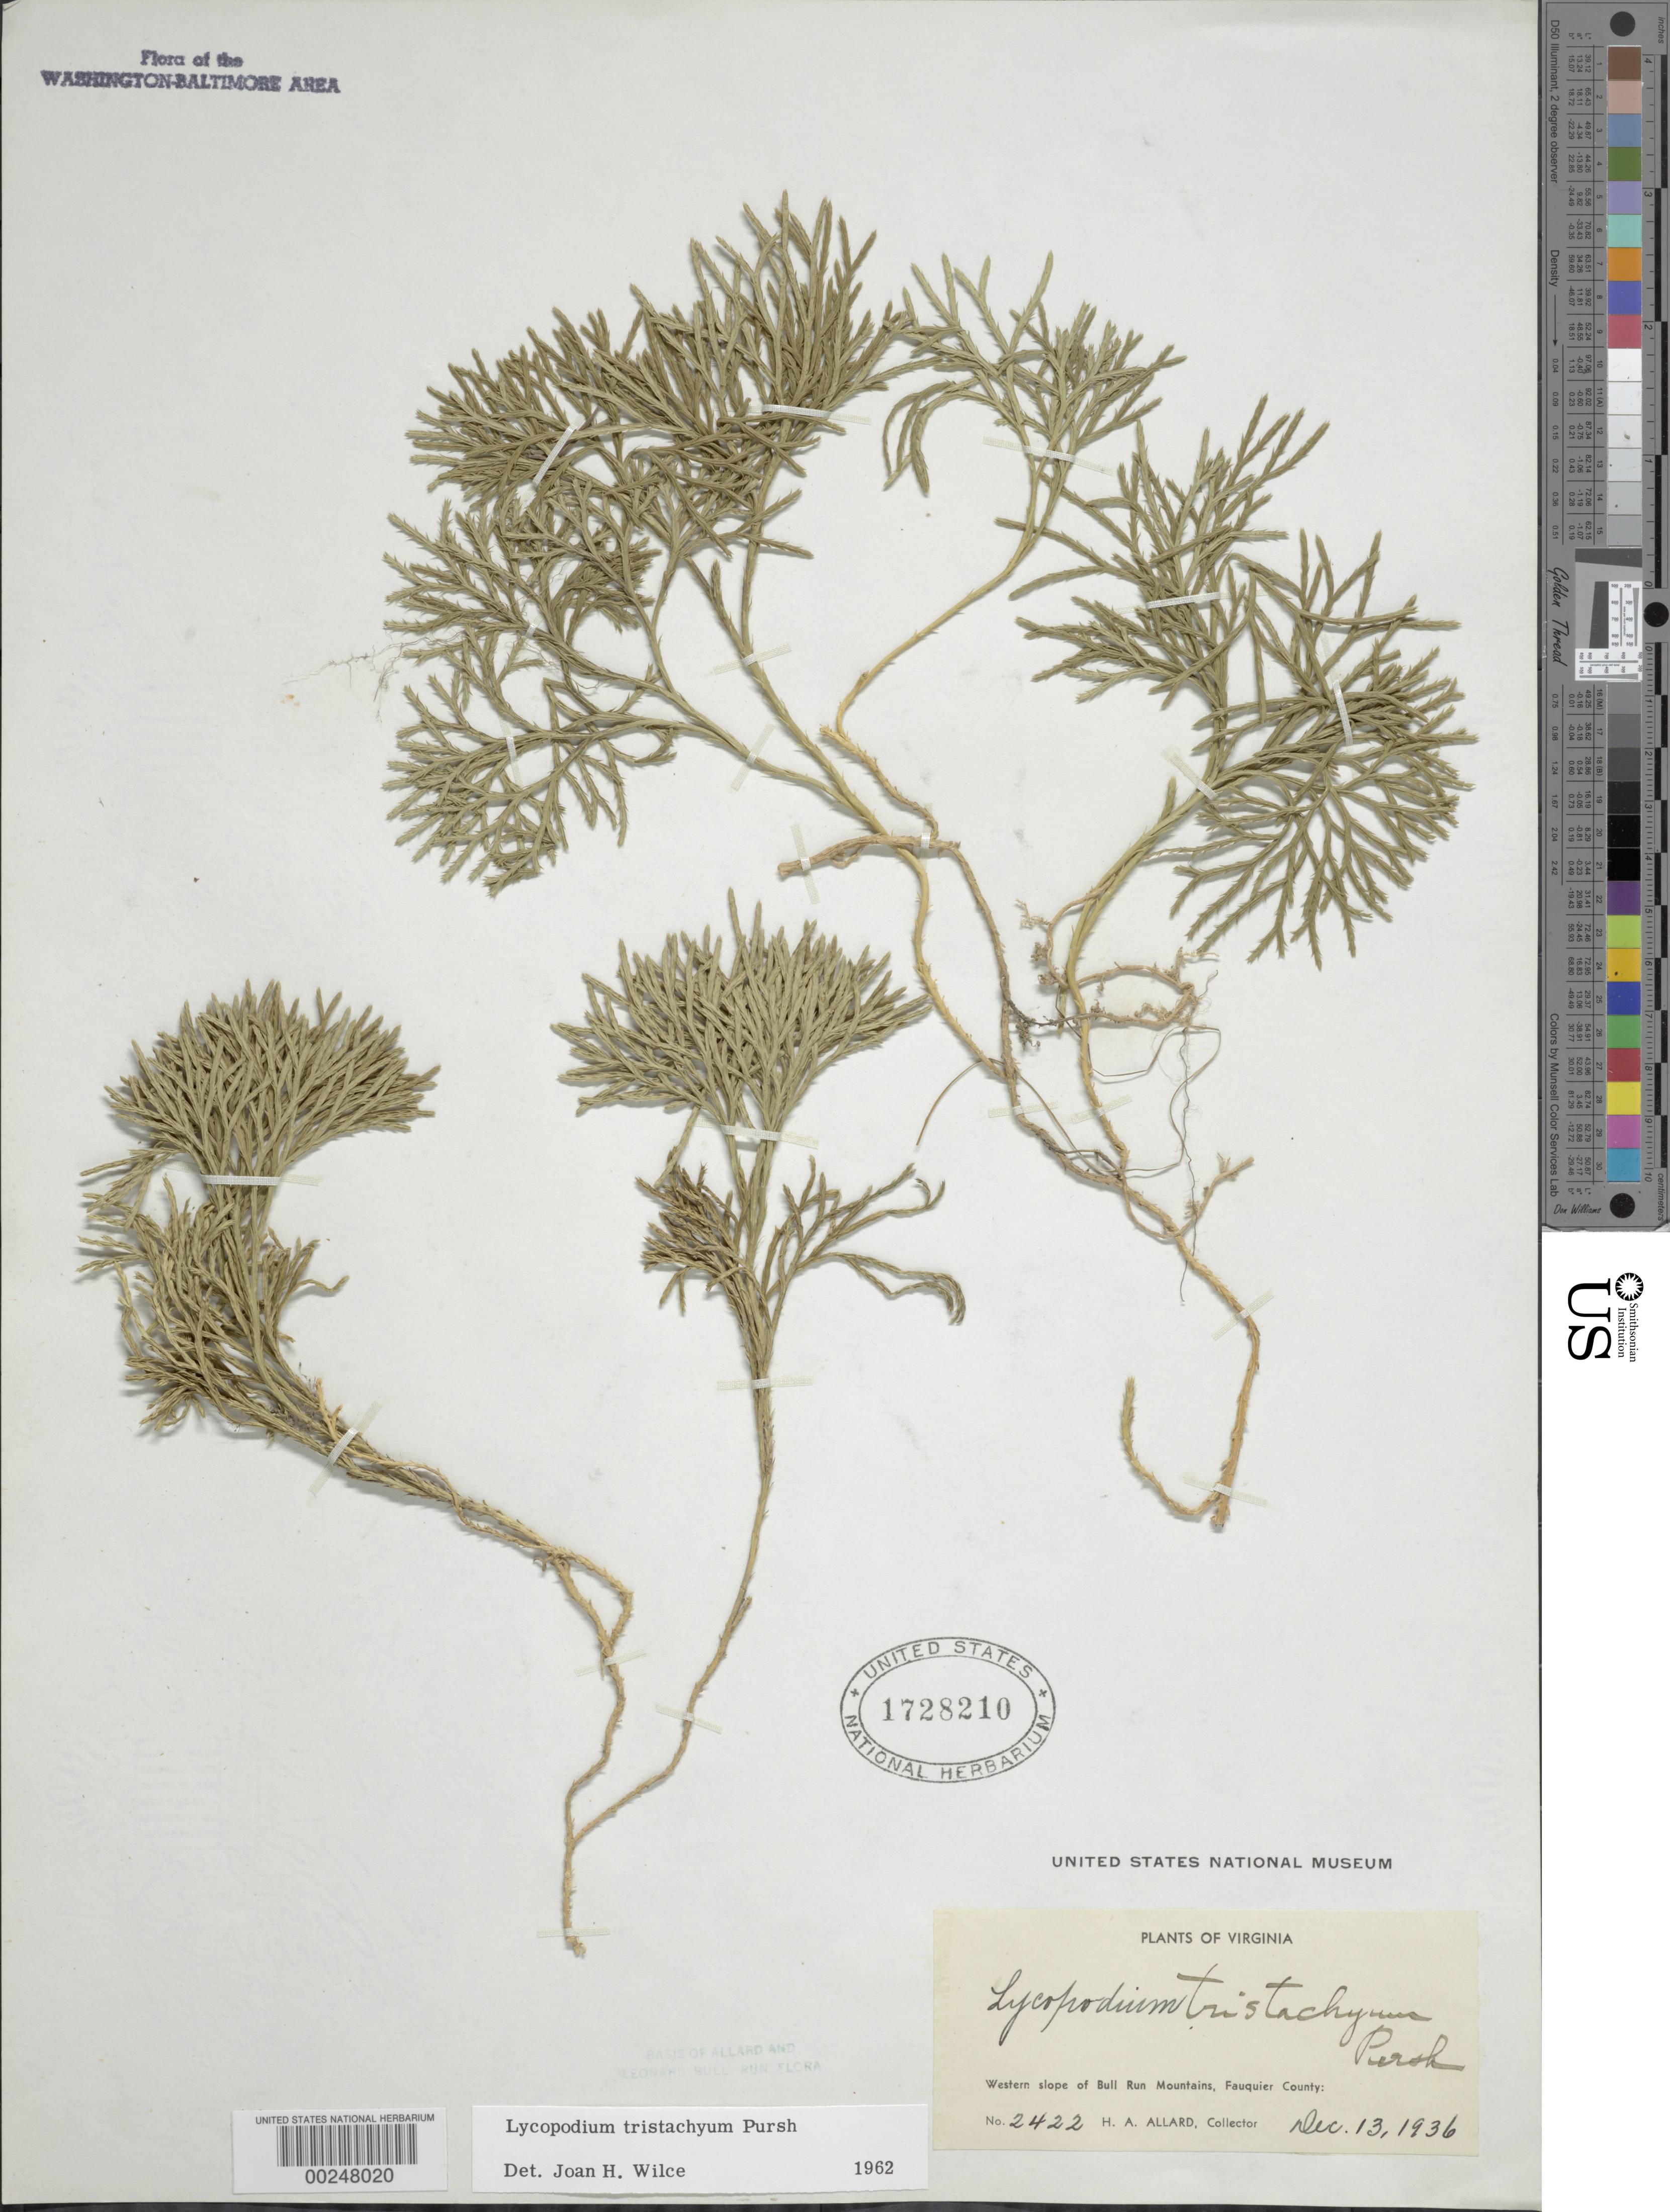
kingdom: Plantae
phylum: Tracheophyta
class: Lycopodiopsida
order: Lycopodiales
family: Lycopodiaceae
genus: Diphasiastrum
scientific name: Diphasiastrum tristachyum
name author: (Pursh) Holub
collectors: H. A. Allard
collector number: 2422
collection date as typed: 13 Dec 1936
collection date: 1936-12-13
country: United States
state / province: Virginia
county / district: Fauquier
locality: Western slope of Bull Run Mountains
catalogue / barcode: US 1728210